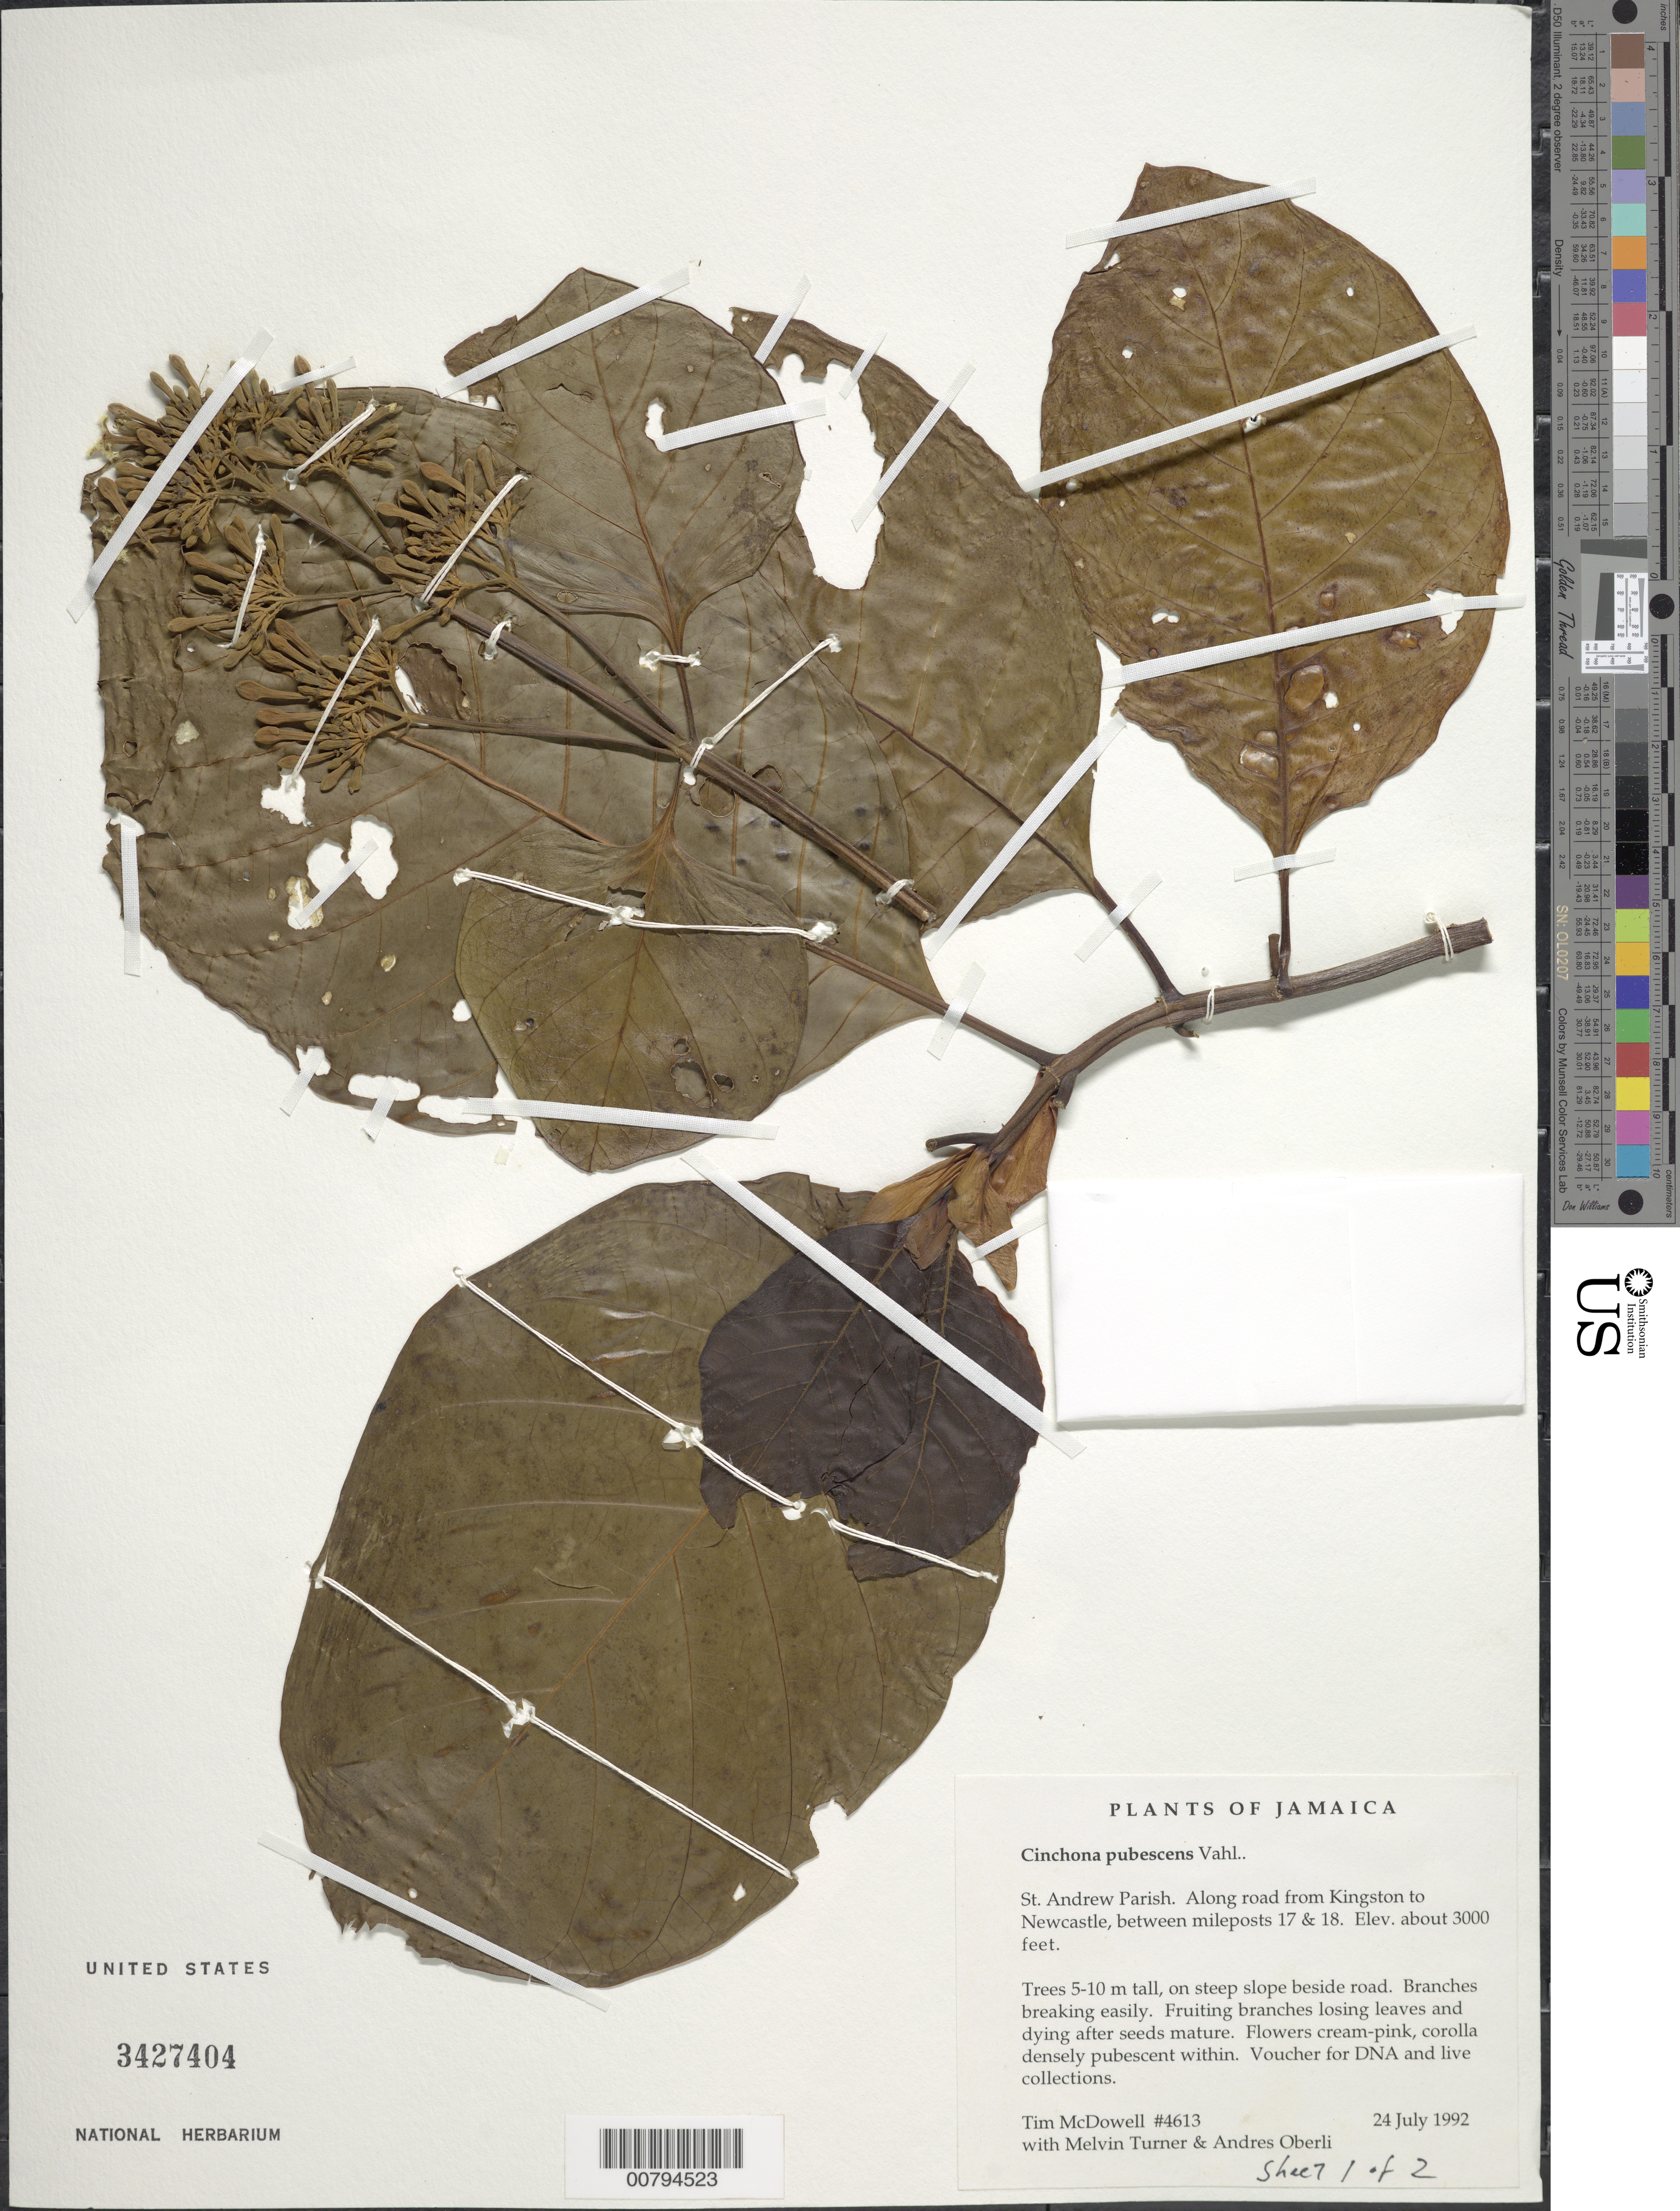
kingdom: Plantae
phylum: Tracheophyta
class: Magnoliopsida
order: Gentianales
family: Rubiaceae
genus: Cinchona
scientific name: Cinchona pubescens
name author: Vahl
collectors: T. McDowell, M. Turner & A. Oberli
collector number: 4613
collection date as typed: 24 Jul 1992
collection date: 1992-07-24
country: Jamaica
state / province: Saint Andrew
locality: Along road from Kingston to Newcastle, between mileposts 17 & 18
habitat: On steep slope beside road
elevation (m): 914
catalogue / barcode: US 3427404